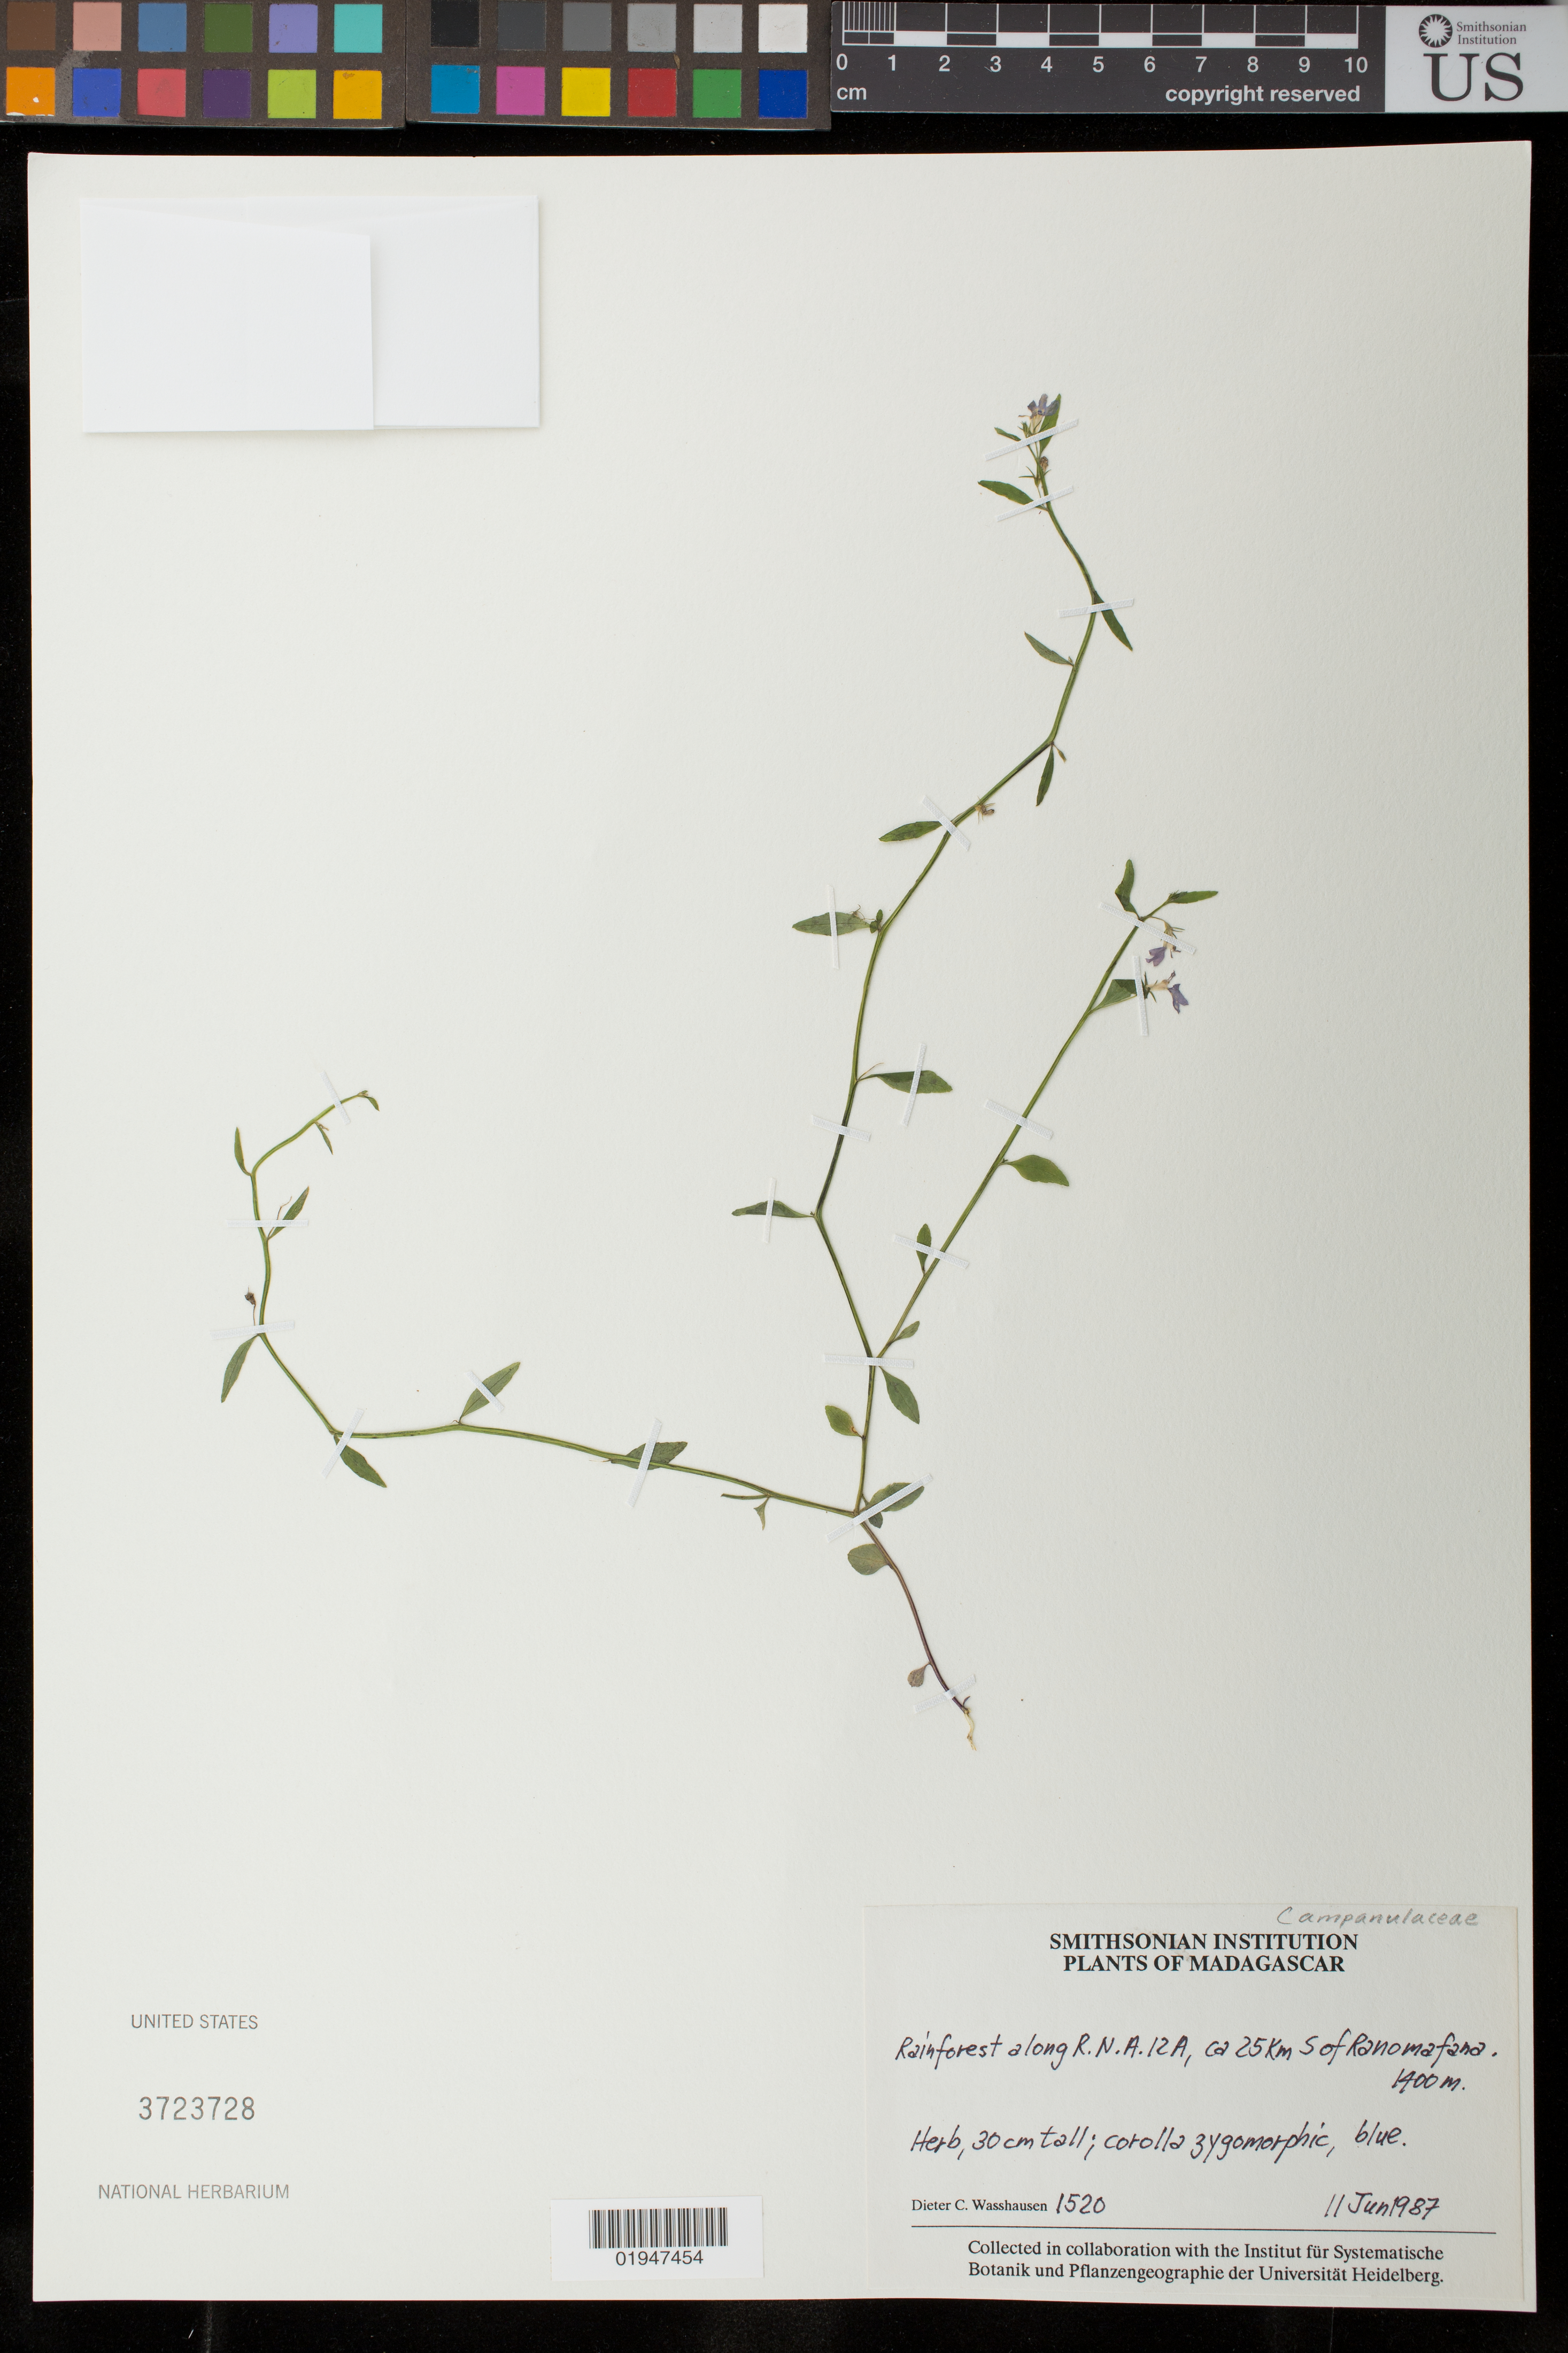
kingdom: Plantae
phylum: Tracheophyta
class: Magnoliopsida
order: Asterales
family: Campanulaceae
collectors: D. C. Wasshausen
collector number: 1520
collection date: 1987-06-11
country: Madagascar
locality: Ranomafana, ca. 25 km S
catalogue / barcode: US 3723728